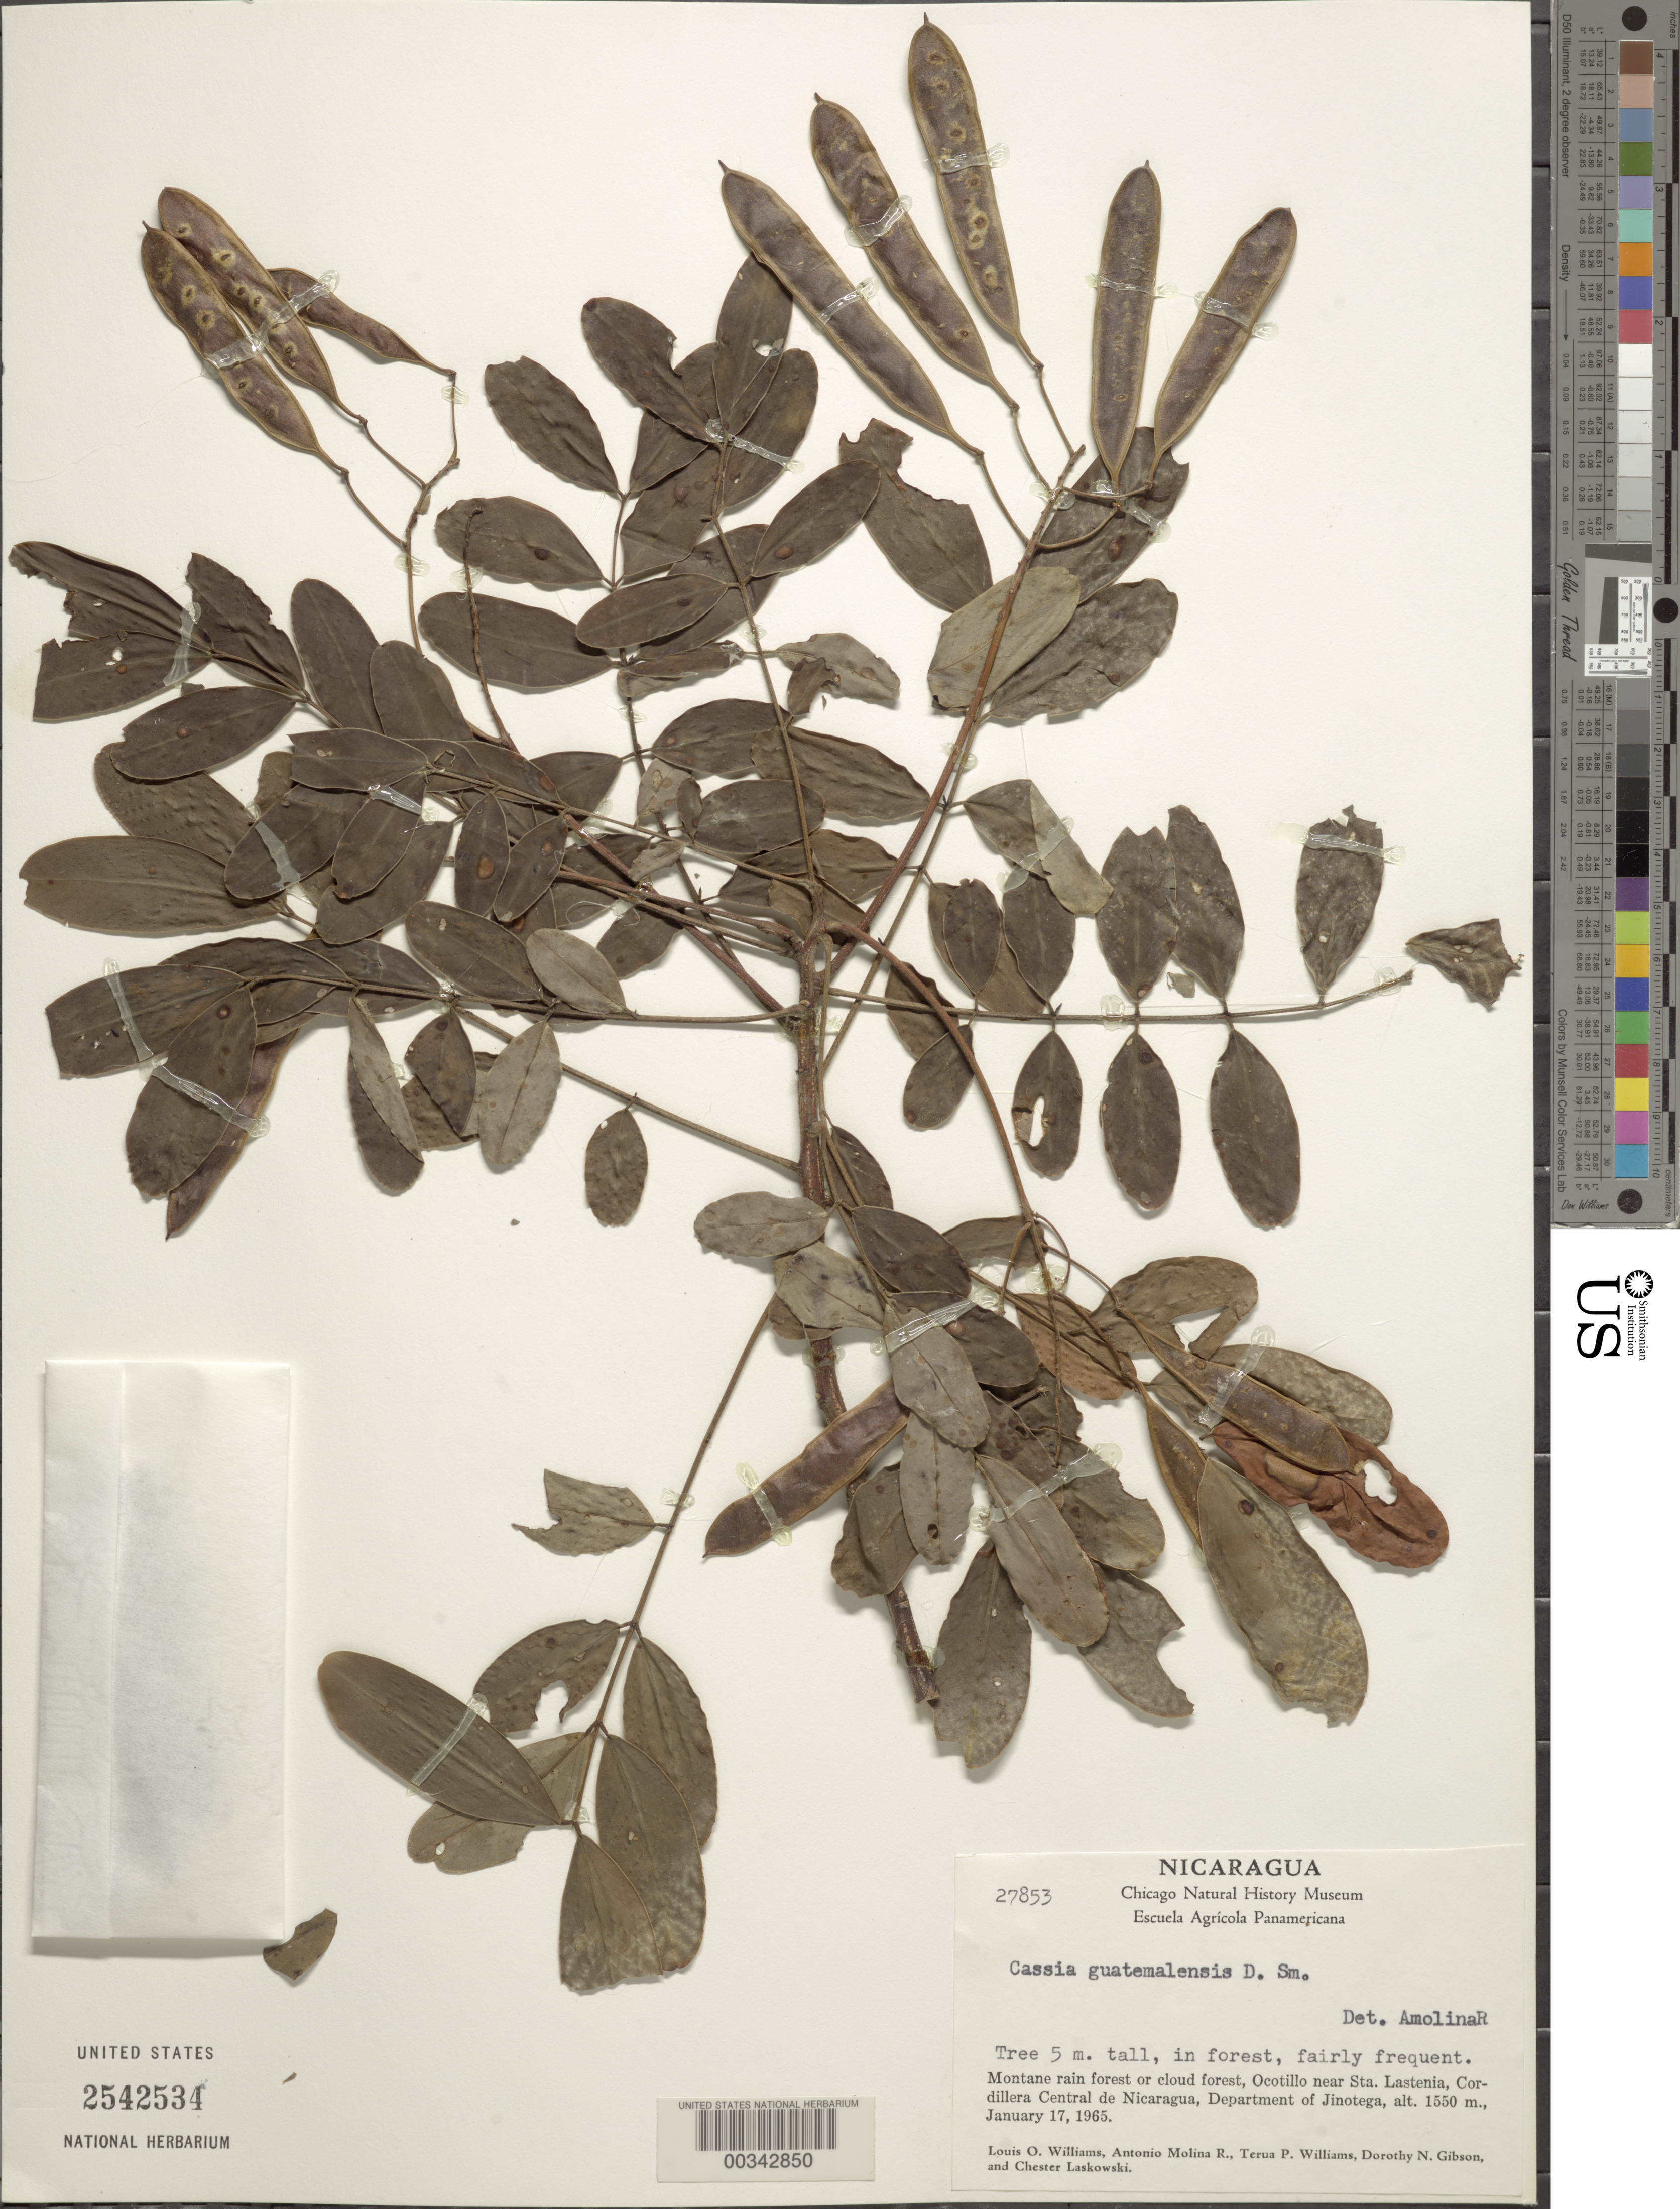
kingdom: Plantae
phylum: Tracheophyta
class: Magnoliopsida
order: Fabales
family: Fabaceae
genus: Senna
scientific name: Senna guatemalensis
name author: (Donn. Sm.) H.S. Irwin & Barneby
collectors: L. O. Williams, A. Molina R., T. P. Williams, D. N. Gibson & C. Laskowski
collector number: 27853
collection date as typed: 17 Jan 1965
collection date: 1965-01-17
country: Nicaragua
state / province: Jinotega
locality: Ocotillo near sta. lastenia, cordillera central de nicaragua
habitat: Montaine rain forest or cloud forest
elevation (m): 1550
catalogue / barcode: US 2542534